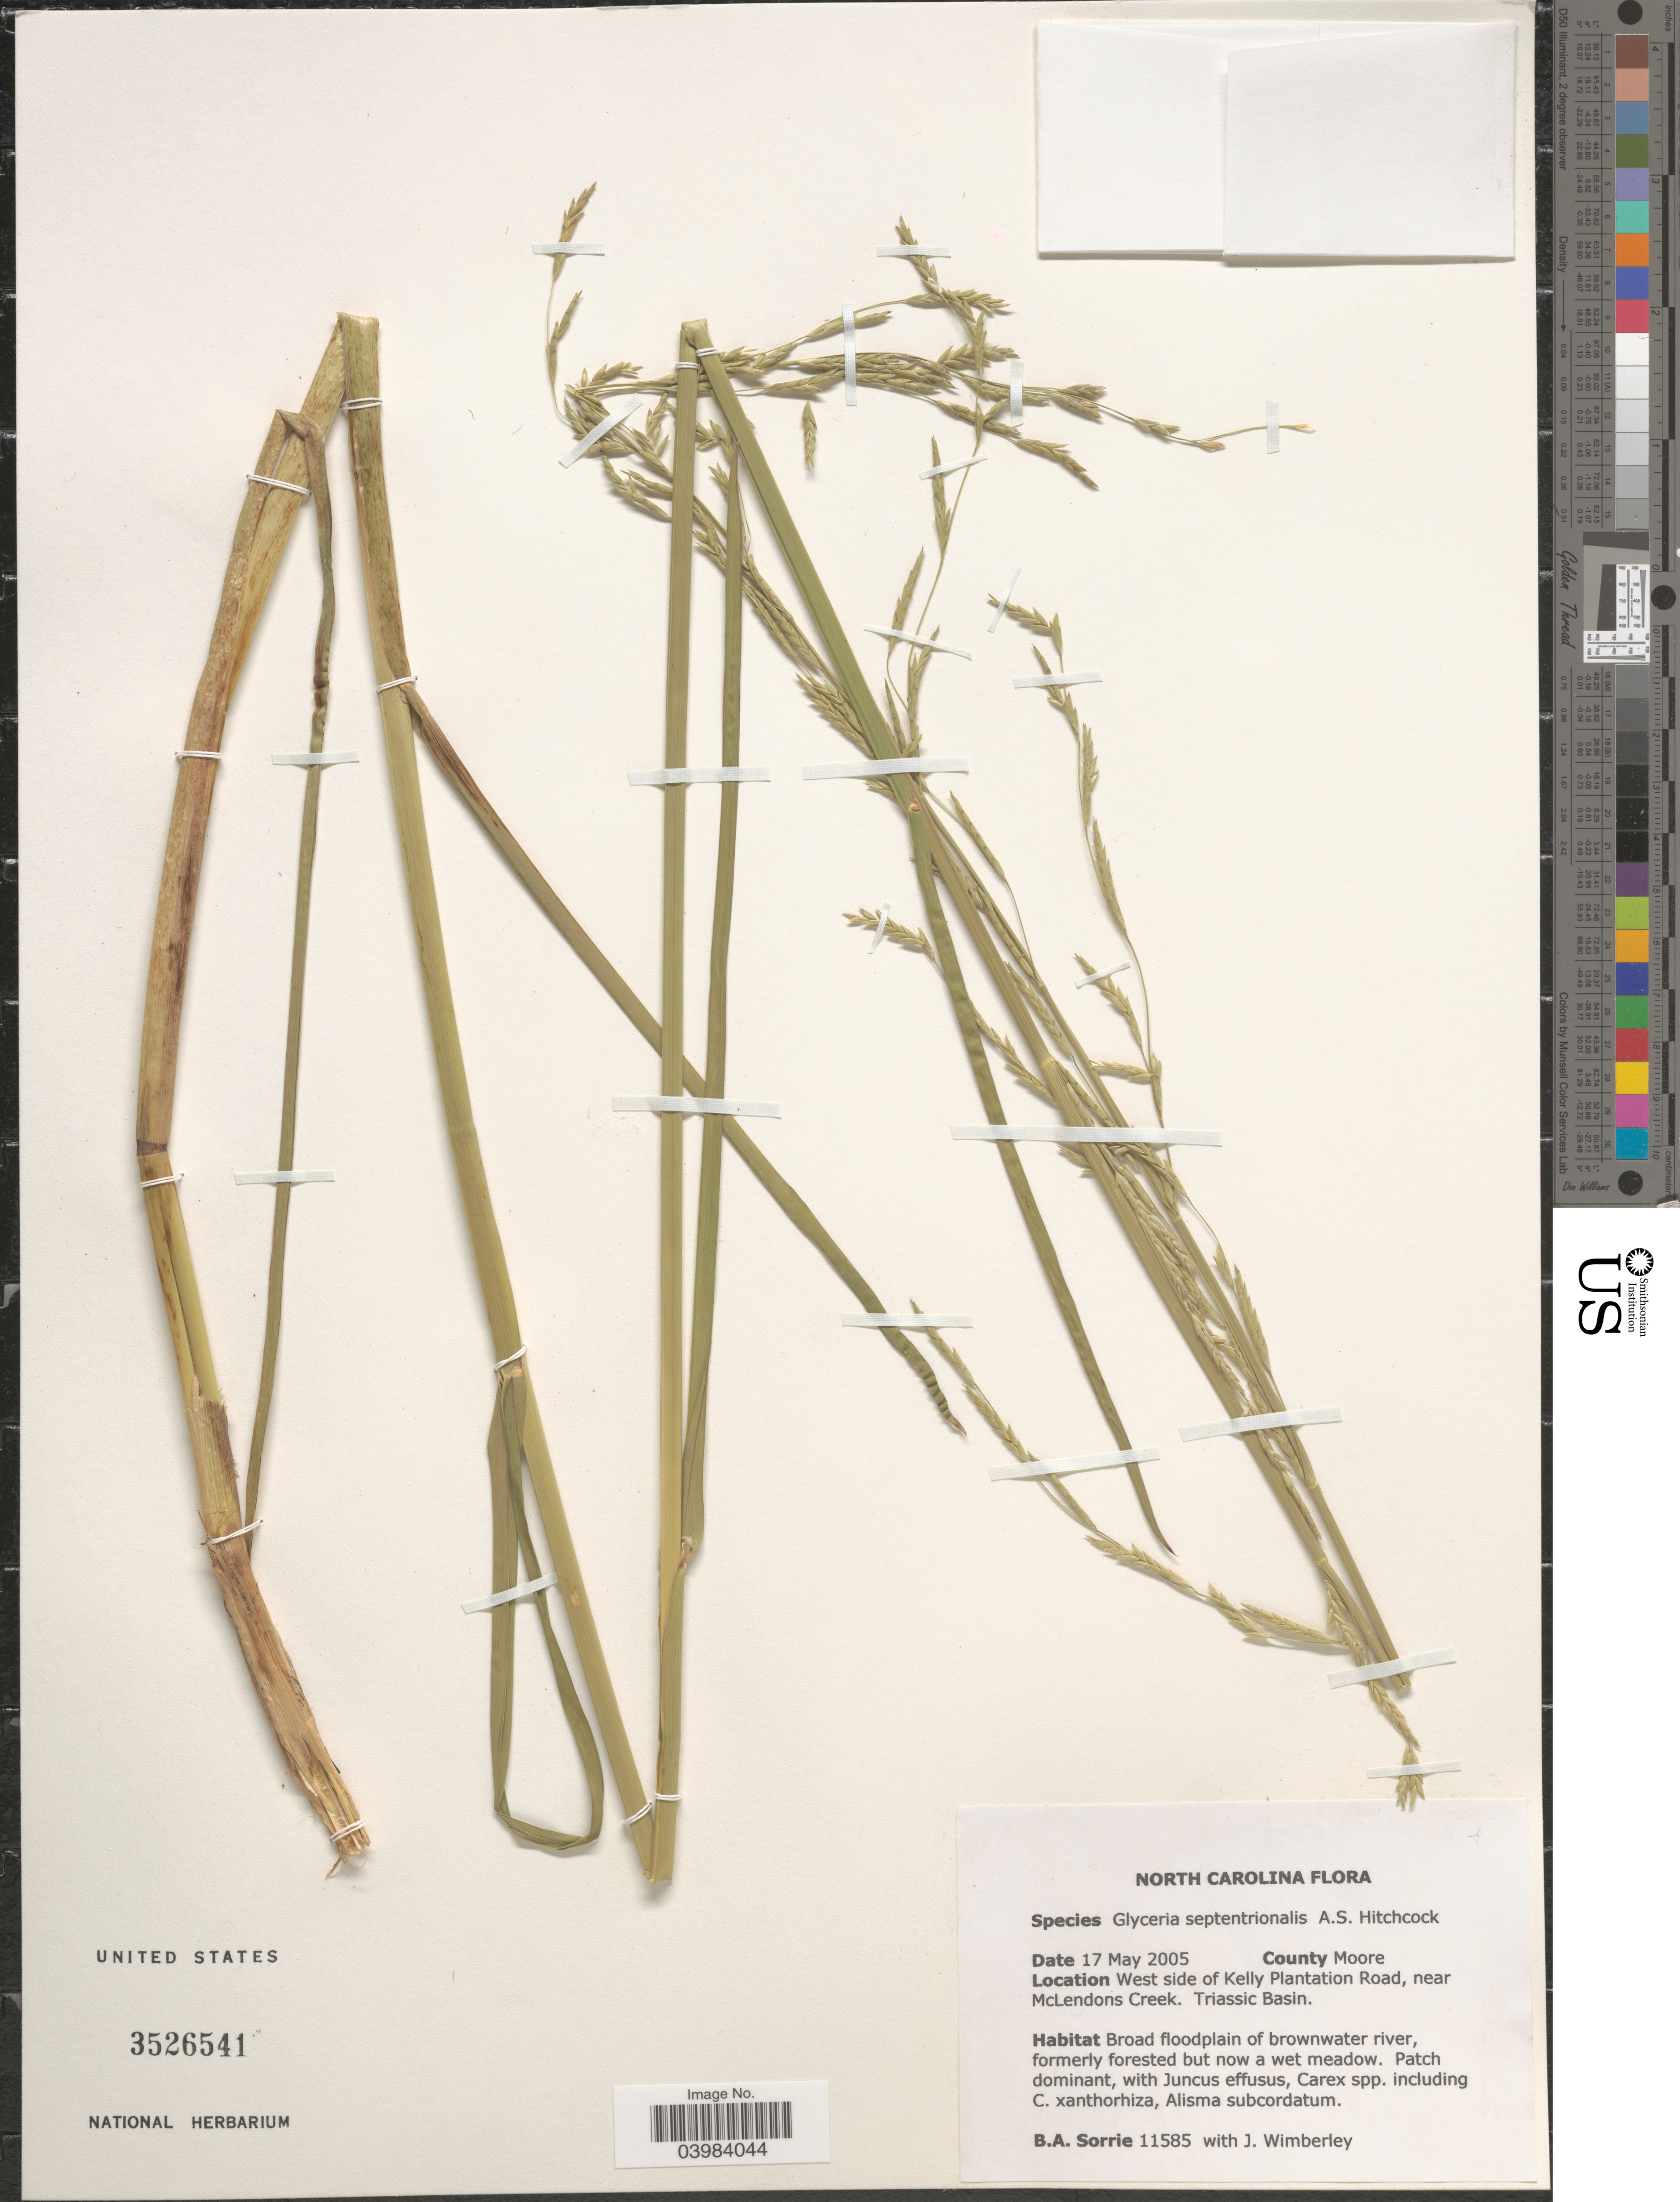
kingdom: Plantae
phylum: Tracheophyta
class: Liliopsida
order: Poales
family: Poaceae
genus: Glyceria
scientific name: Glyceria septentrionalis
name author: Hitchc.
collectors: B. Sorrie & J. Wimberley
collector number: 11585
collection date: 2005-05-17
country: United States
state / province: North Carolina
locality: County Moore. West side of Kelly Plantation Road, near McLendons Creek. Triassic Basin. Broad floodplain of brownwater river, formerly forested but now a wet meadow.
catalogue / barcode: US 3526541